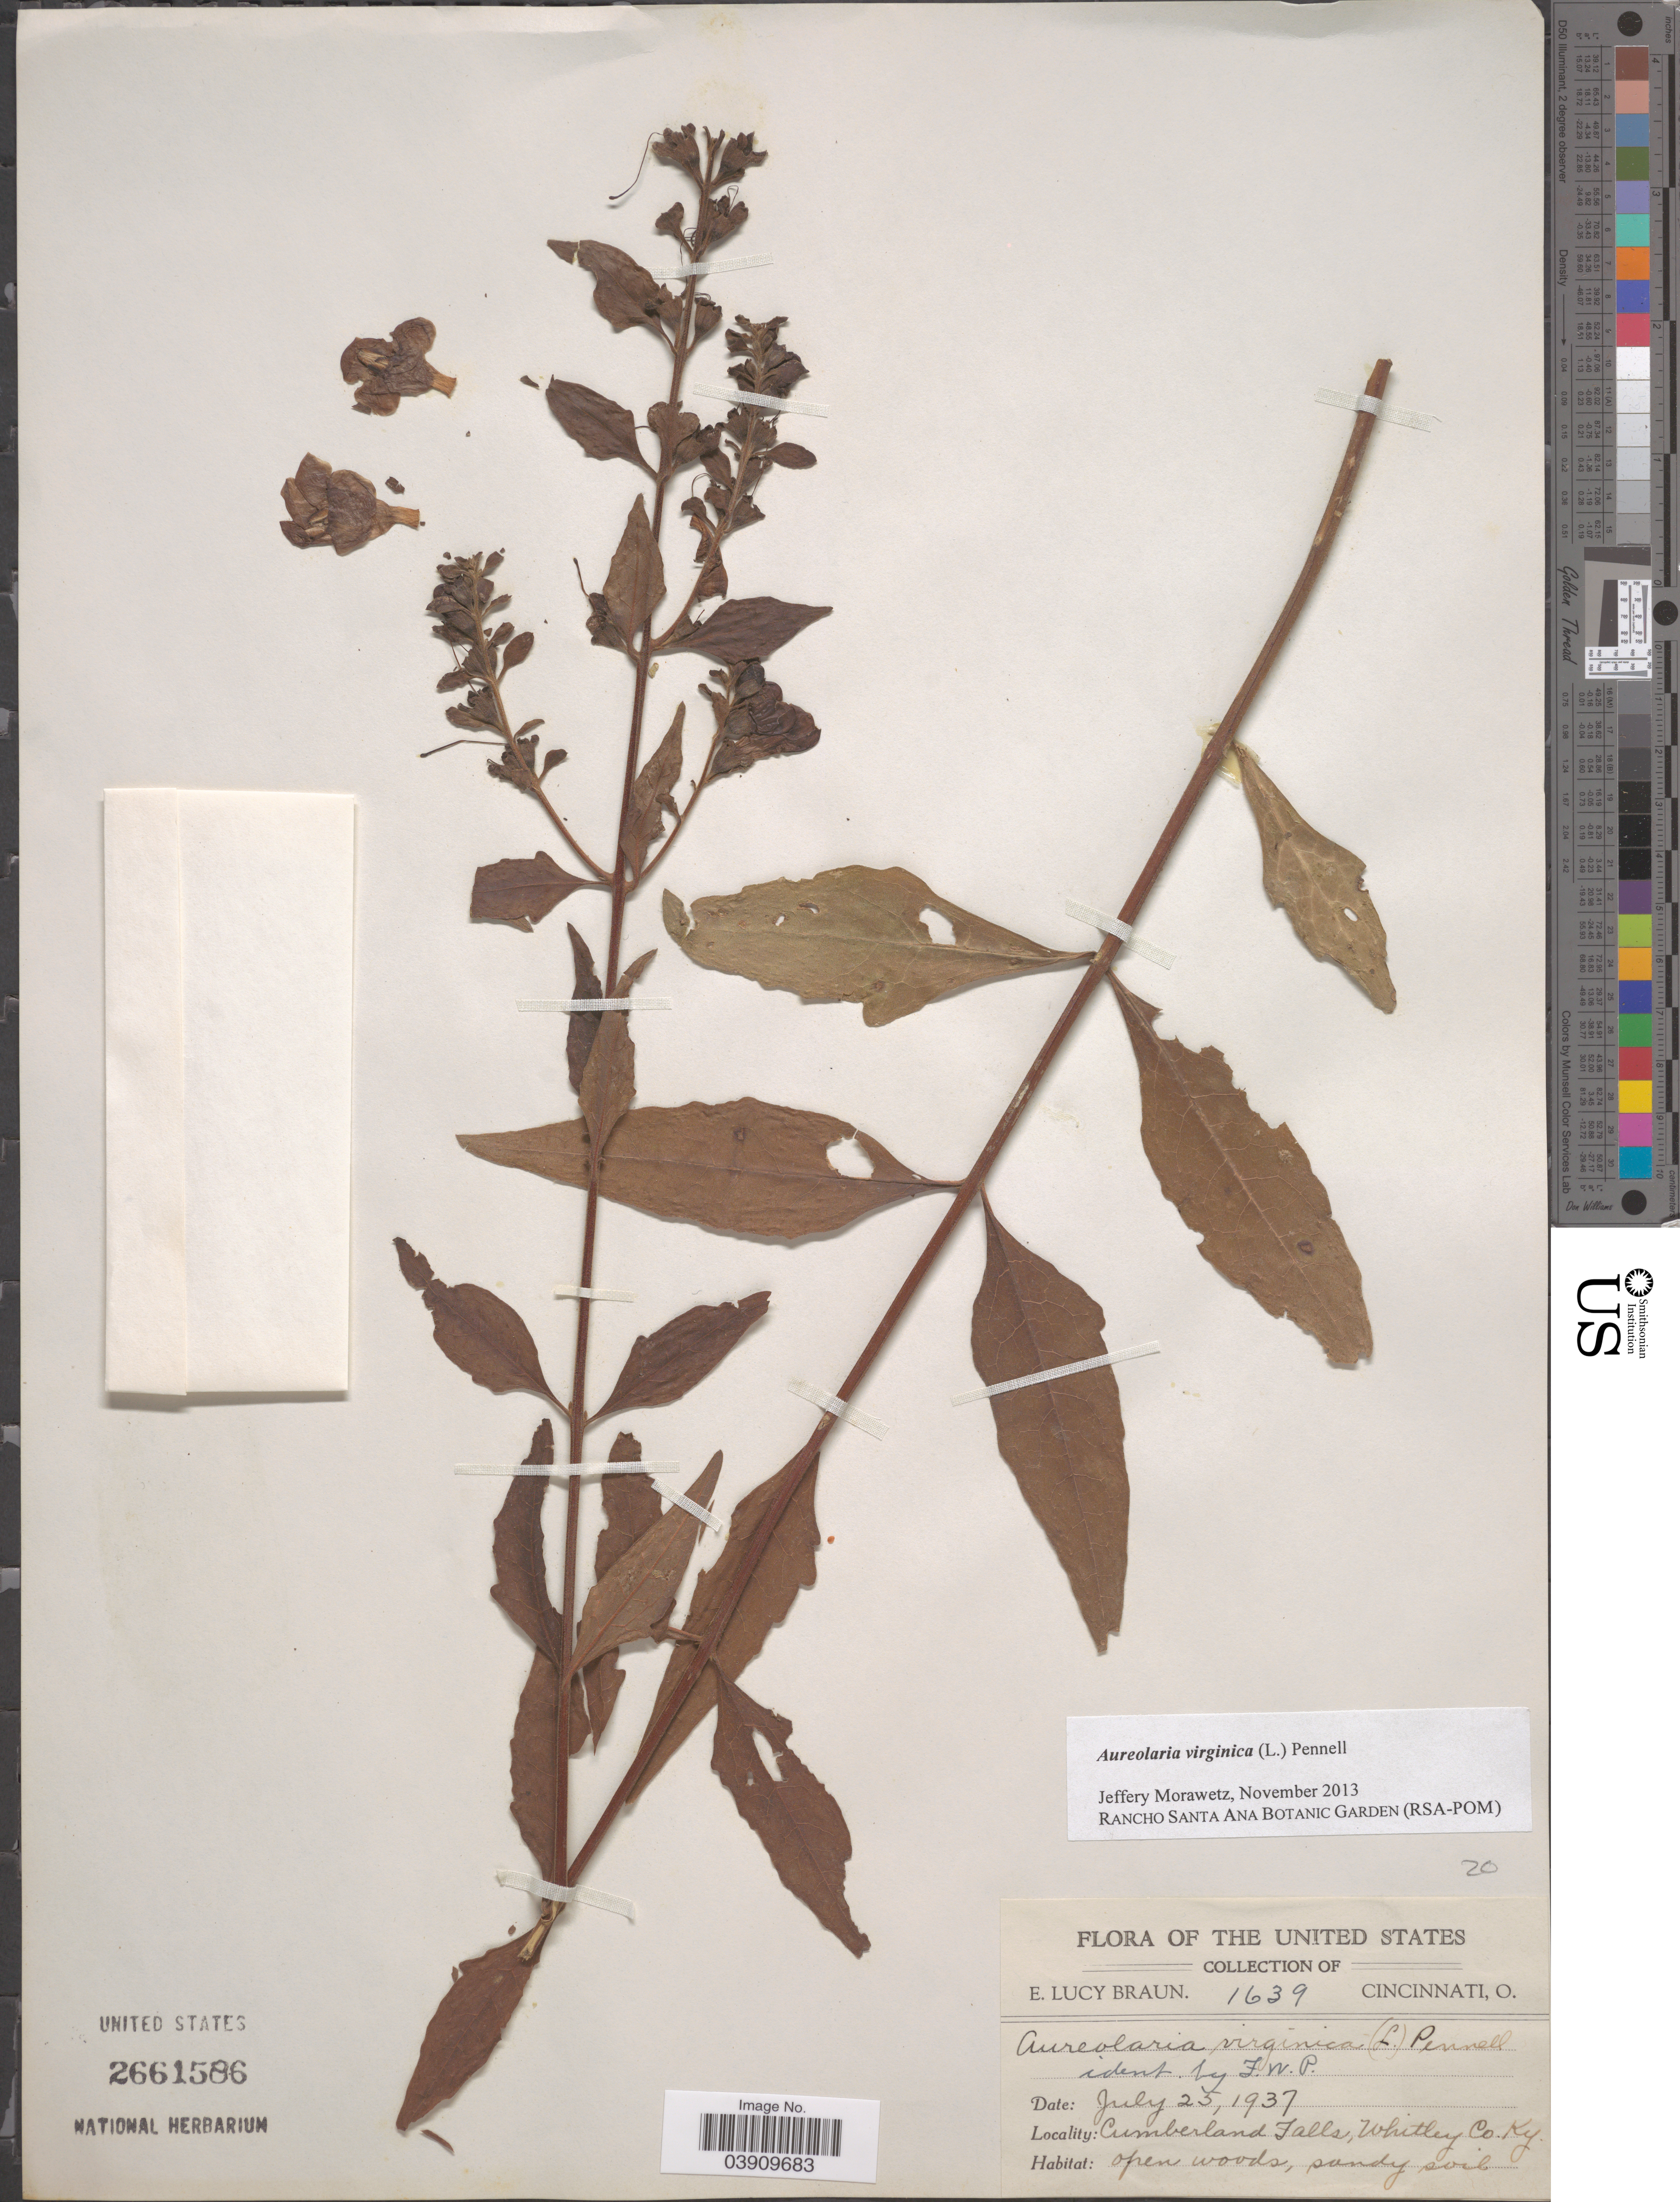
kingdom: Plantae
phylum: Tracheophyta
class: Magnoliopsida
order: Lamiales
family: Orobanchaceae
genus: Aureolaria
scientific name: Aureolaria virginica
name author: (L.) Pennell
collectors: E. L. Braun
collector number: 1639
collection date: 1937-07-25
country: United States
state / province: Kentucky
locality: Cumberland Falls, Whitley Co.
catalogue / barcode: US 2661586